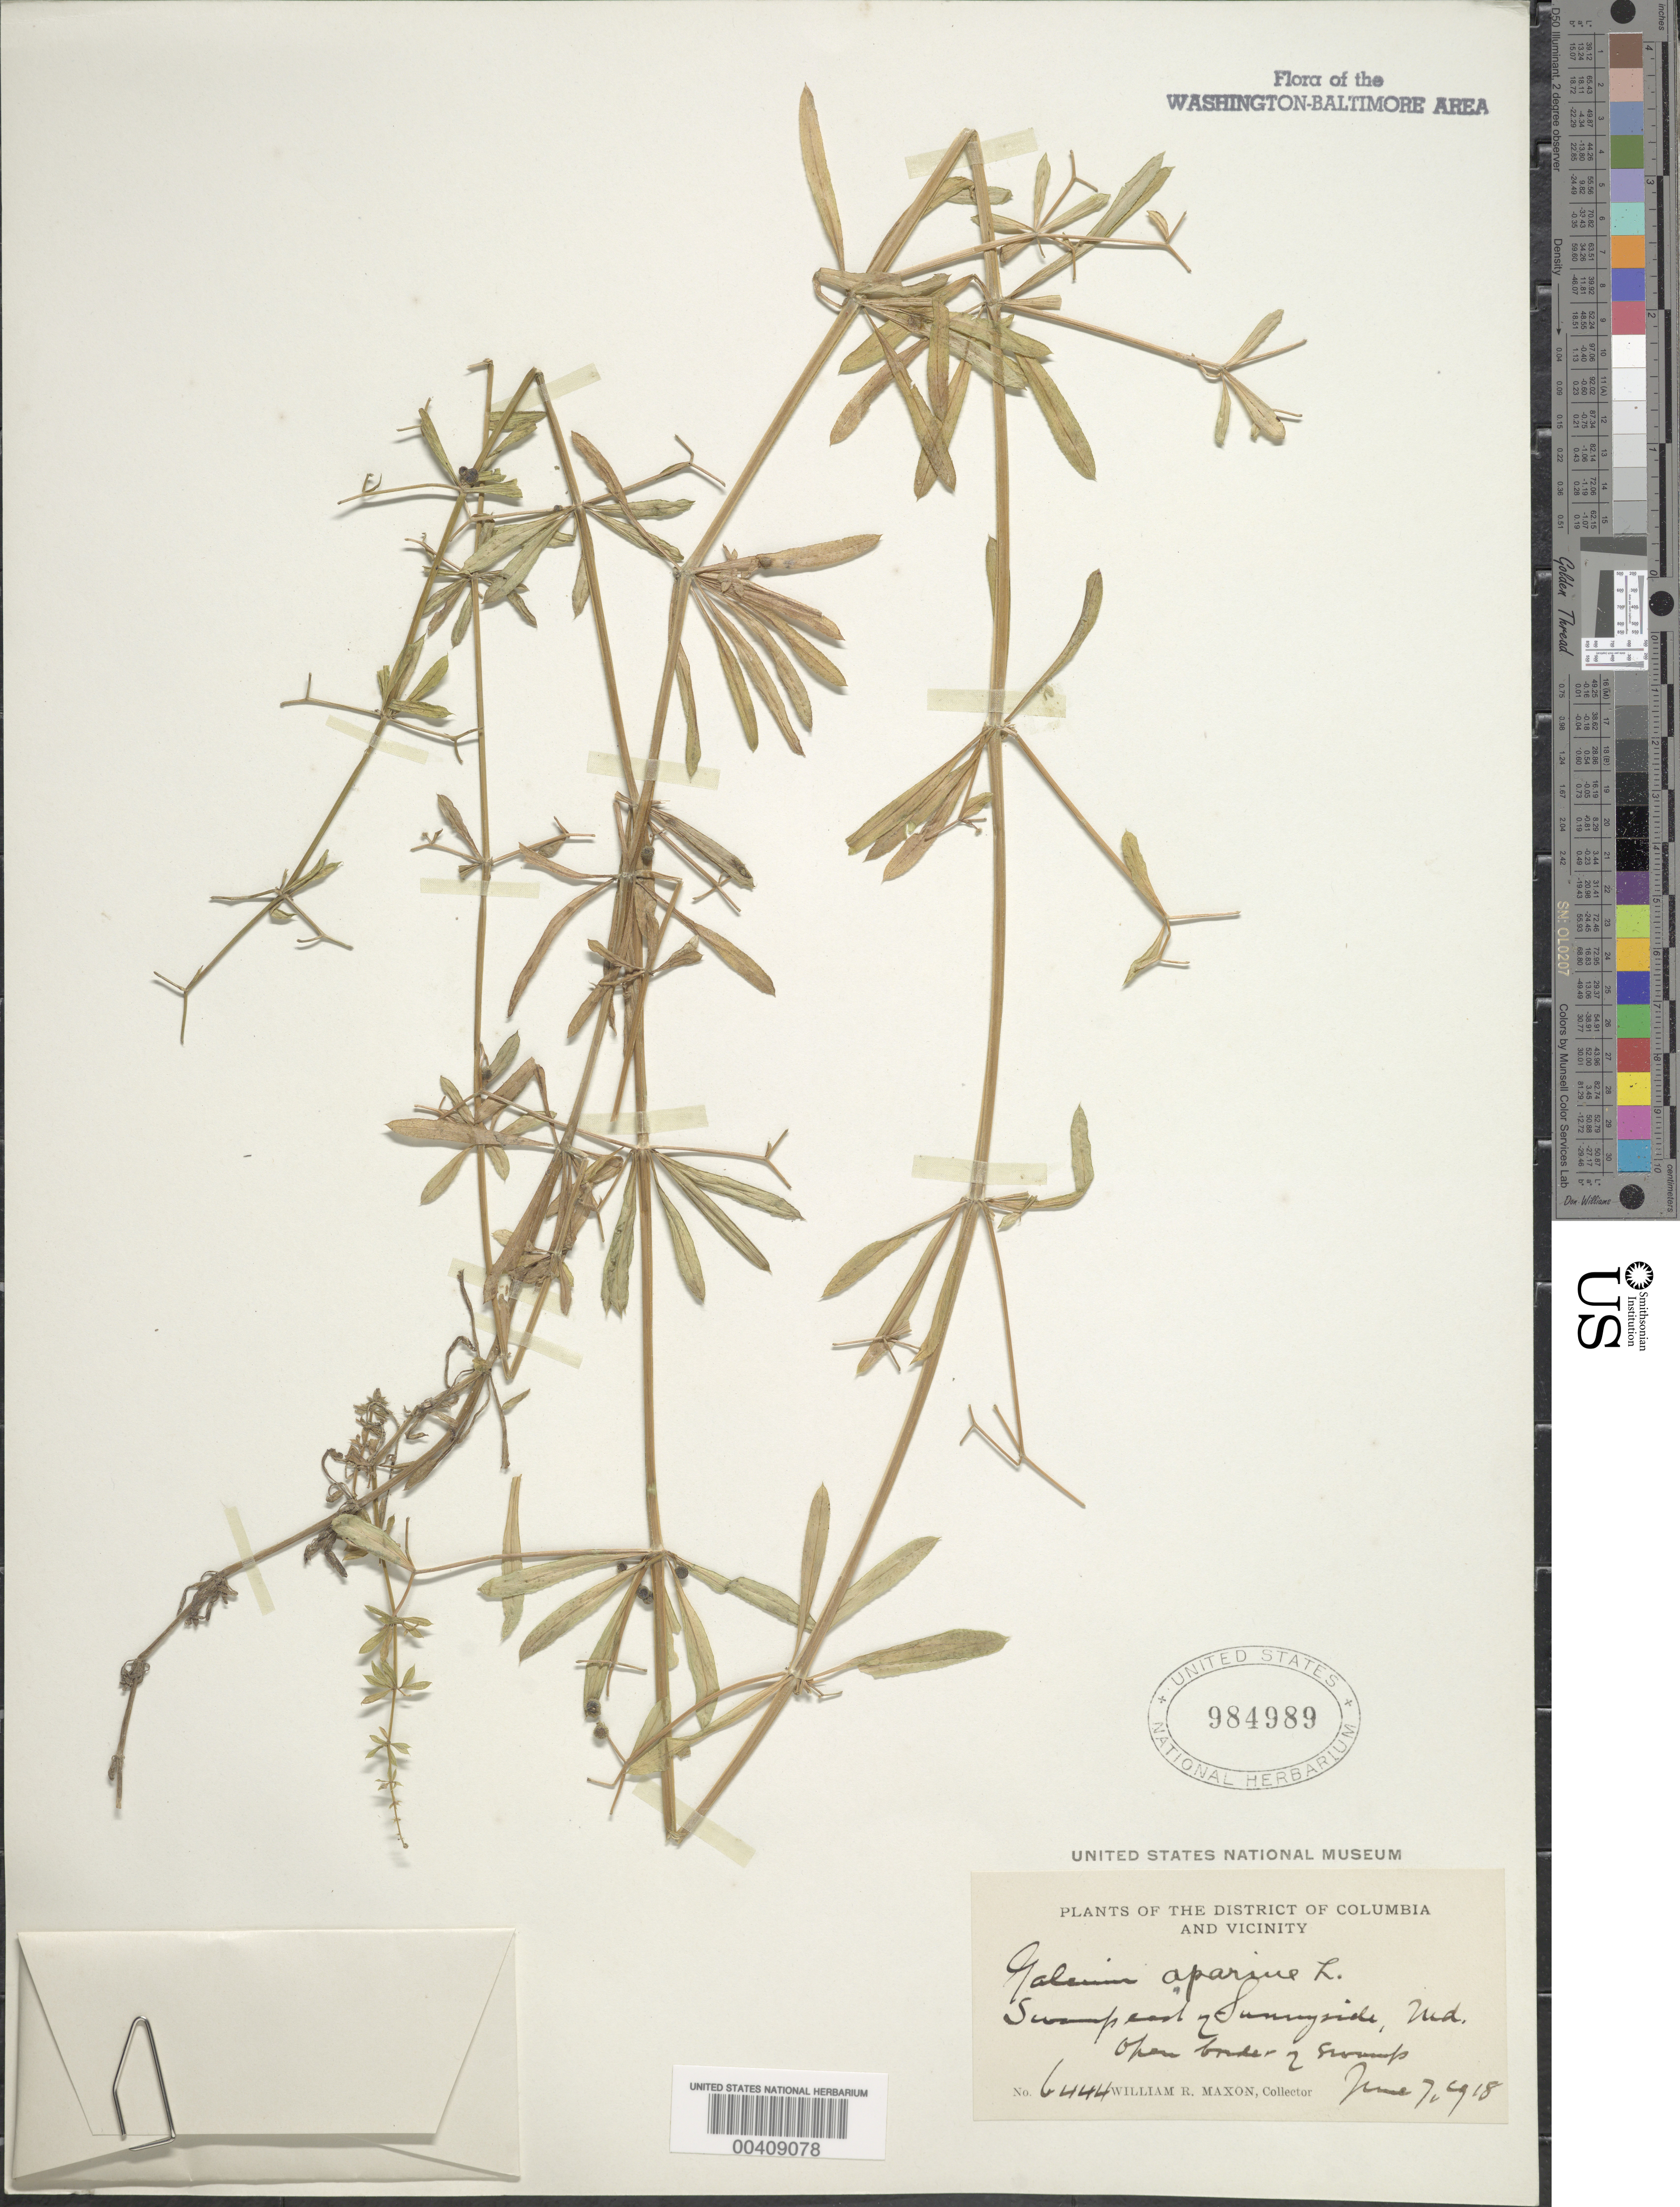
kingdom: Plantae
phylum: Tracheophyta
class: Magnoliopsida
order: Gentianales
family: Rubiaceae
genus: Galium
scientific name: Galium aparine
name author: L.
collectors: W. R. Maxon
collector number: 6444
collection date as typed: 07 Jun 1918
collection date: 1918-06-07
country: United States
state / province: Maryland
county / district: Prince George's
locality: Sunnyside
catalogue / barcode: US 984989